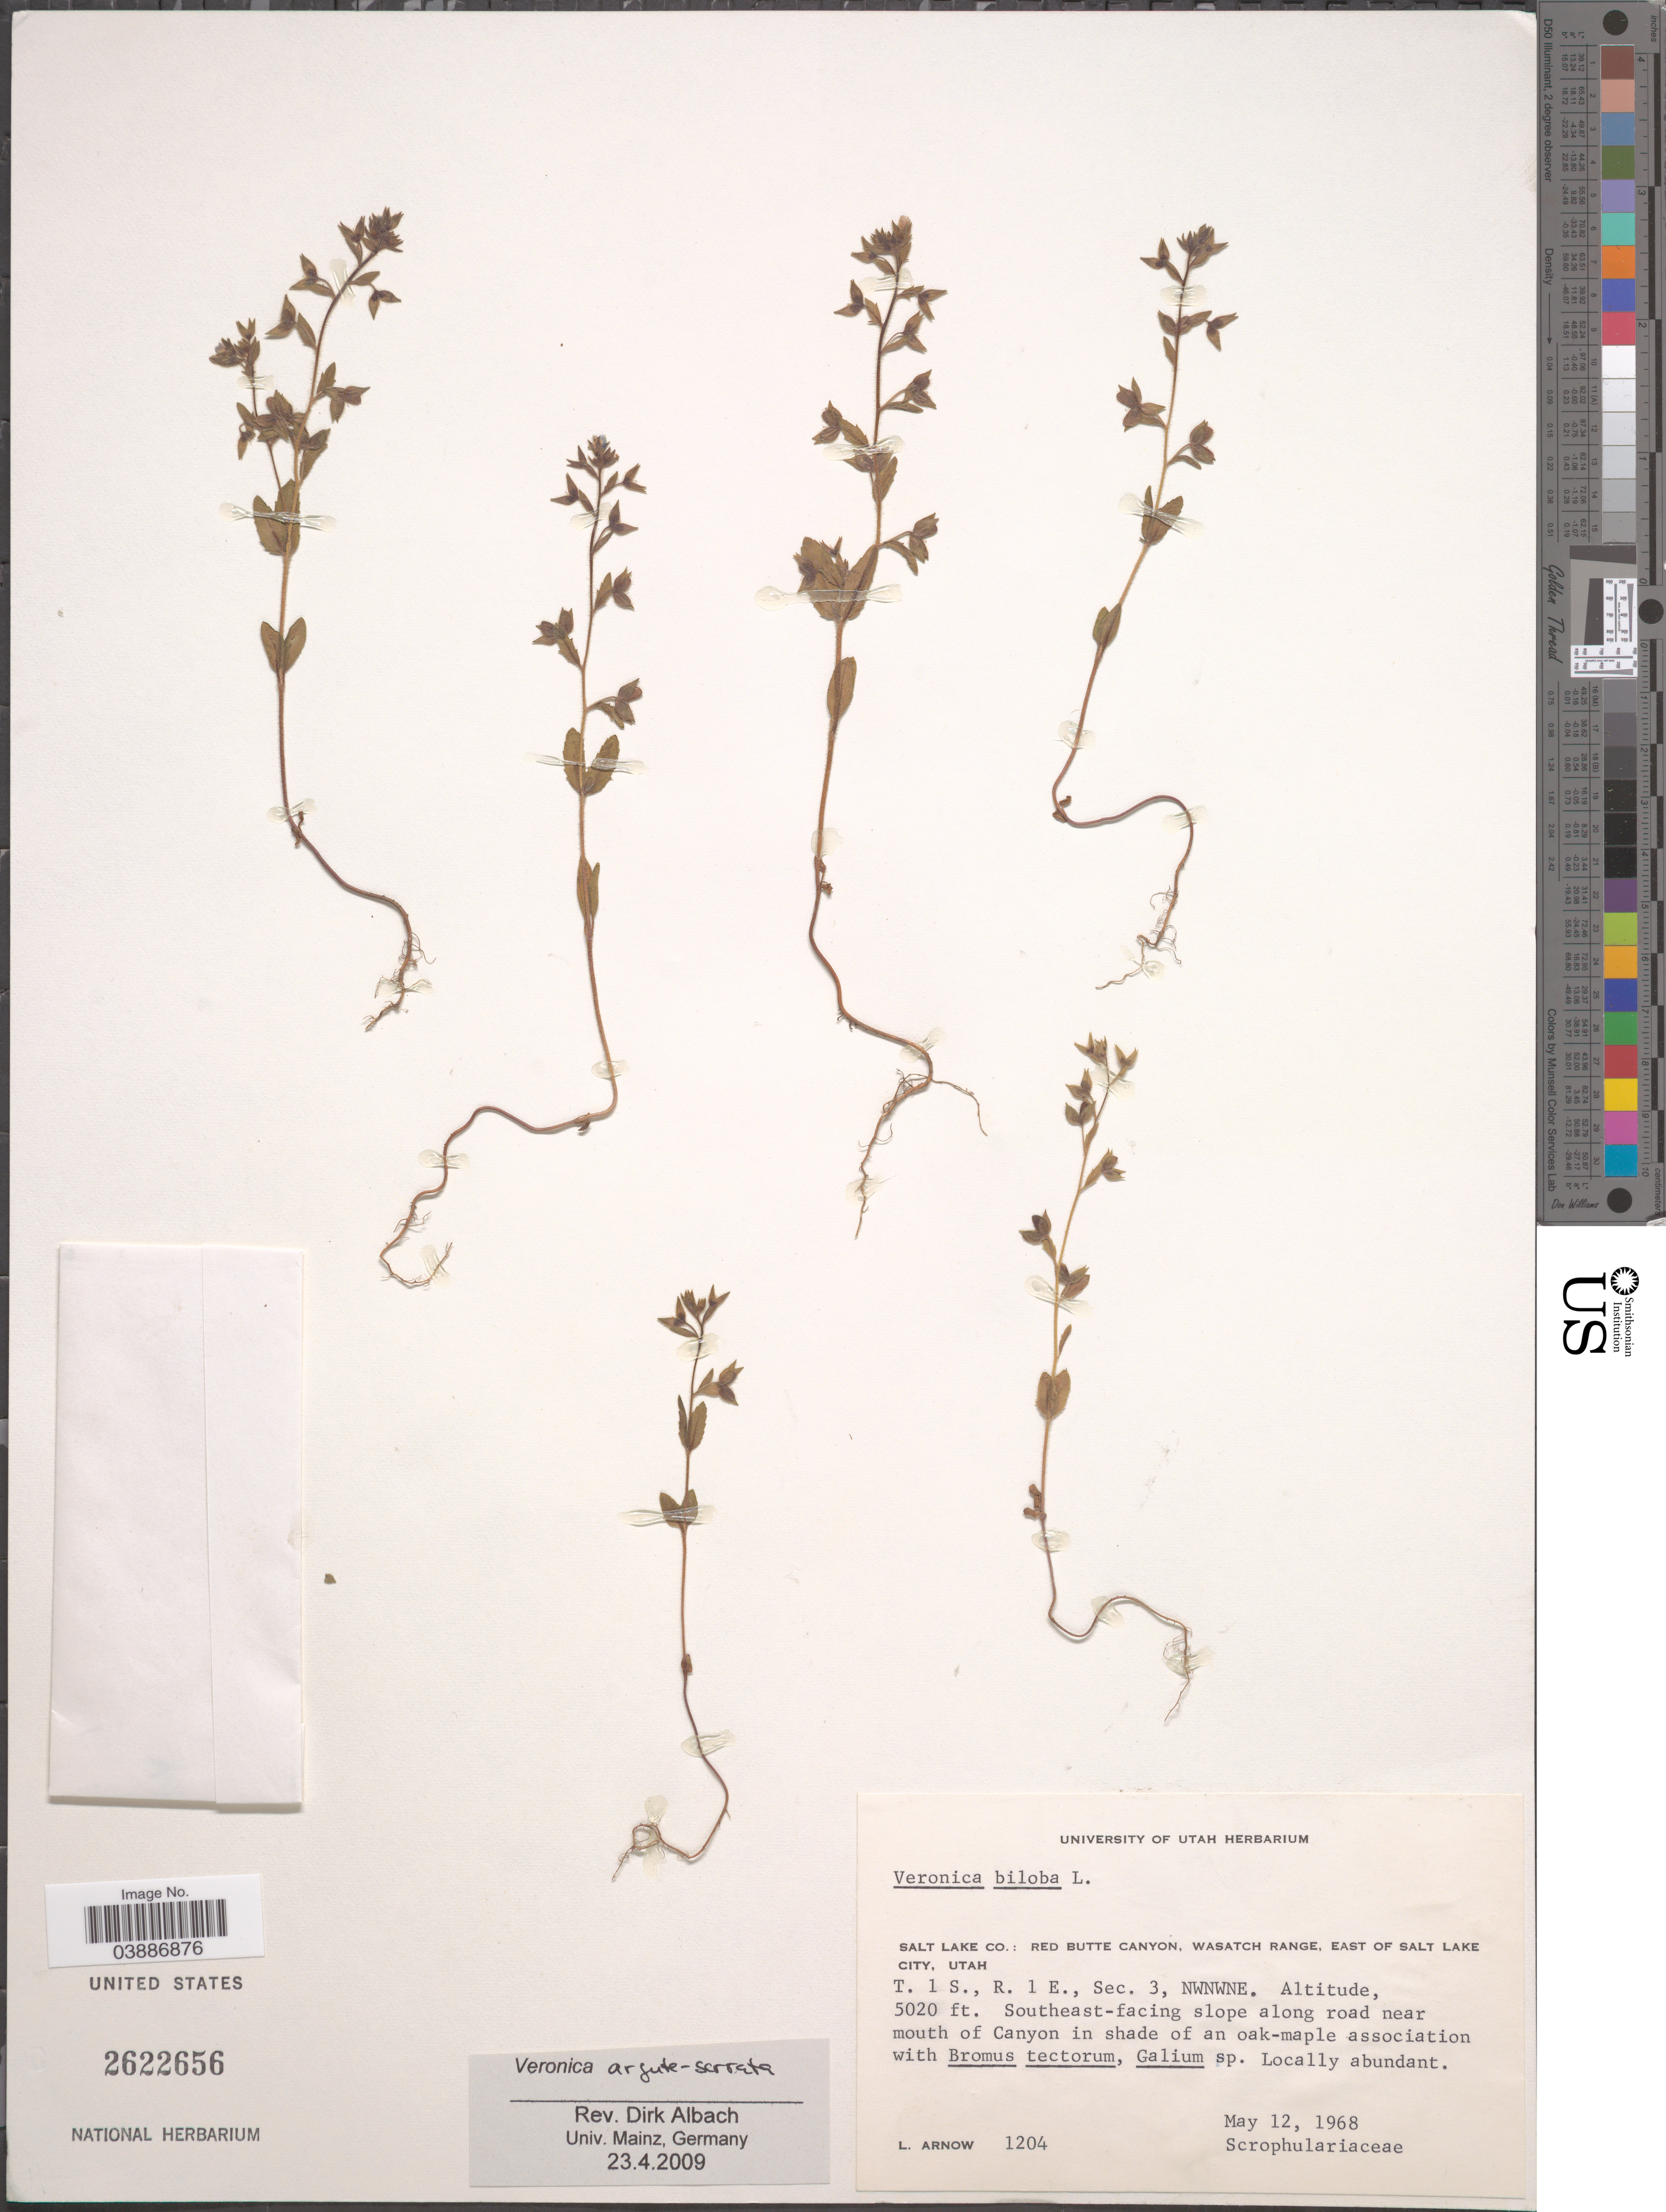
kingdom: Plantae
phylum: Tracheophyta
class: Magnoliopsida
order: Lamiales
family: Plantaginaceae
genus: Veronica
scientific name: Veronica arguteserrata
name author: Regel & Schmalh.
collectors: L. Arnow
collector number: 1204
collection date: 1968-05-12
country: United States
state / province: Utah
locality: Salt Lake Co.: Red Butte Canyon, wasatch Range, East of Salt Lake City. T. 1 S., R. 1 E., Sec. 3, NWNWNE. Southeast-facing slope along road near mouth of Canyon.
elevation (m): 1530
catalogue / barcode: US 2622656